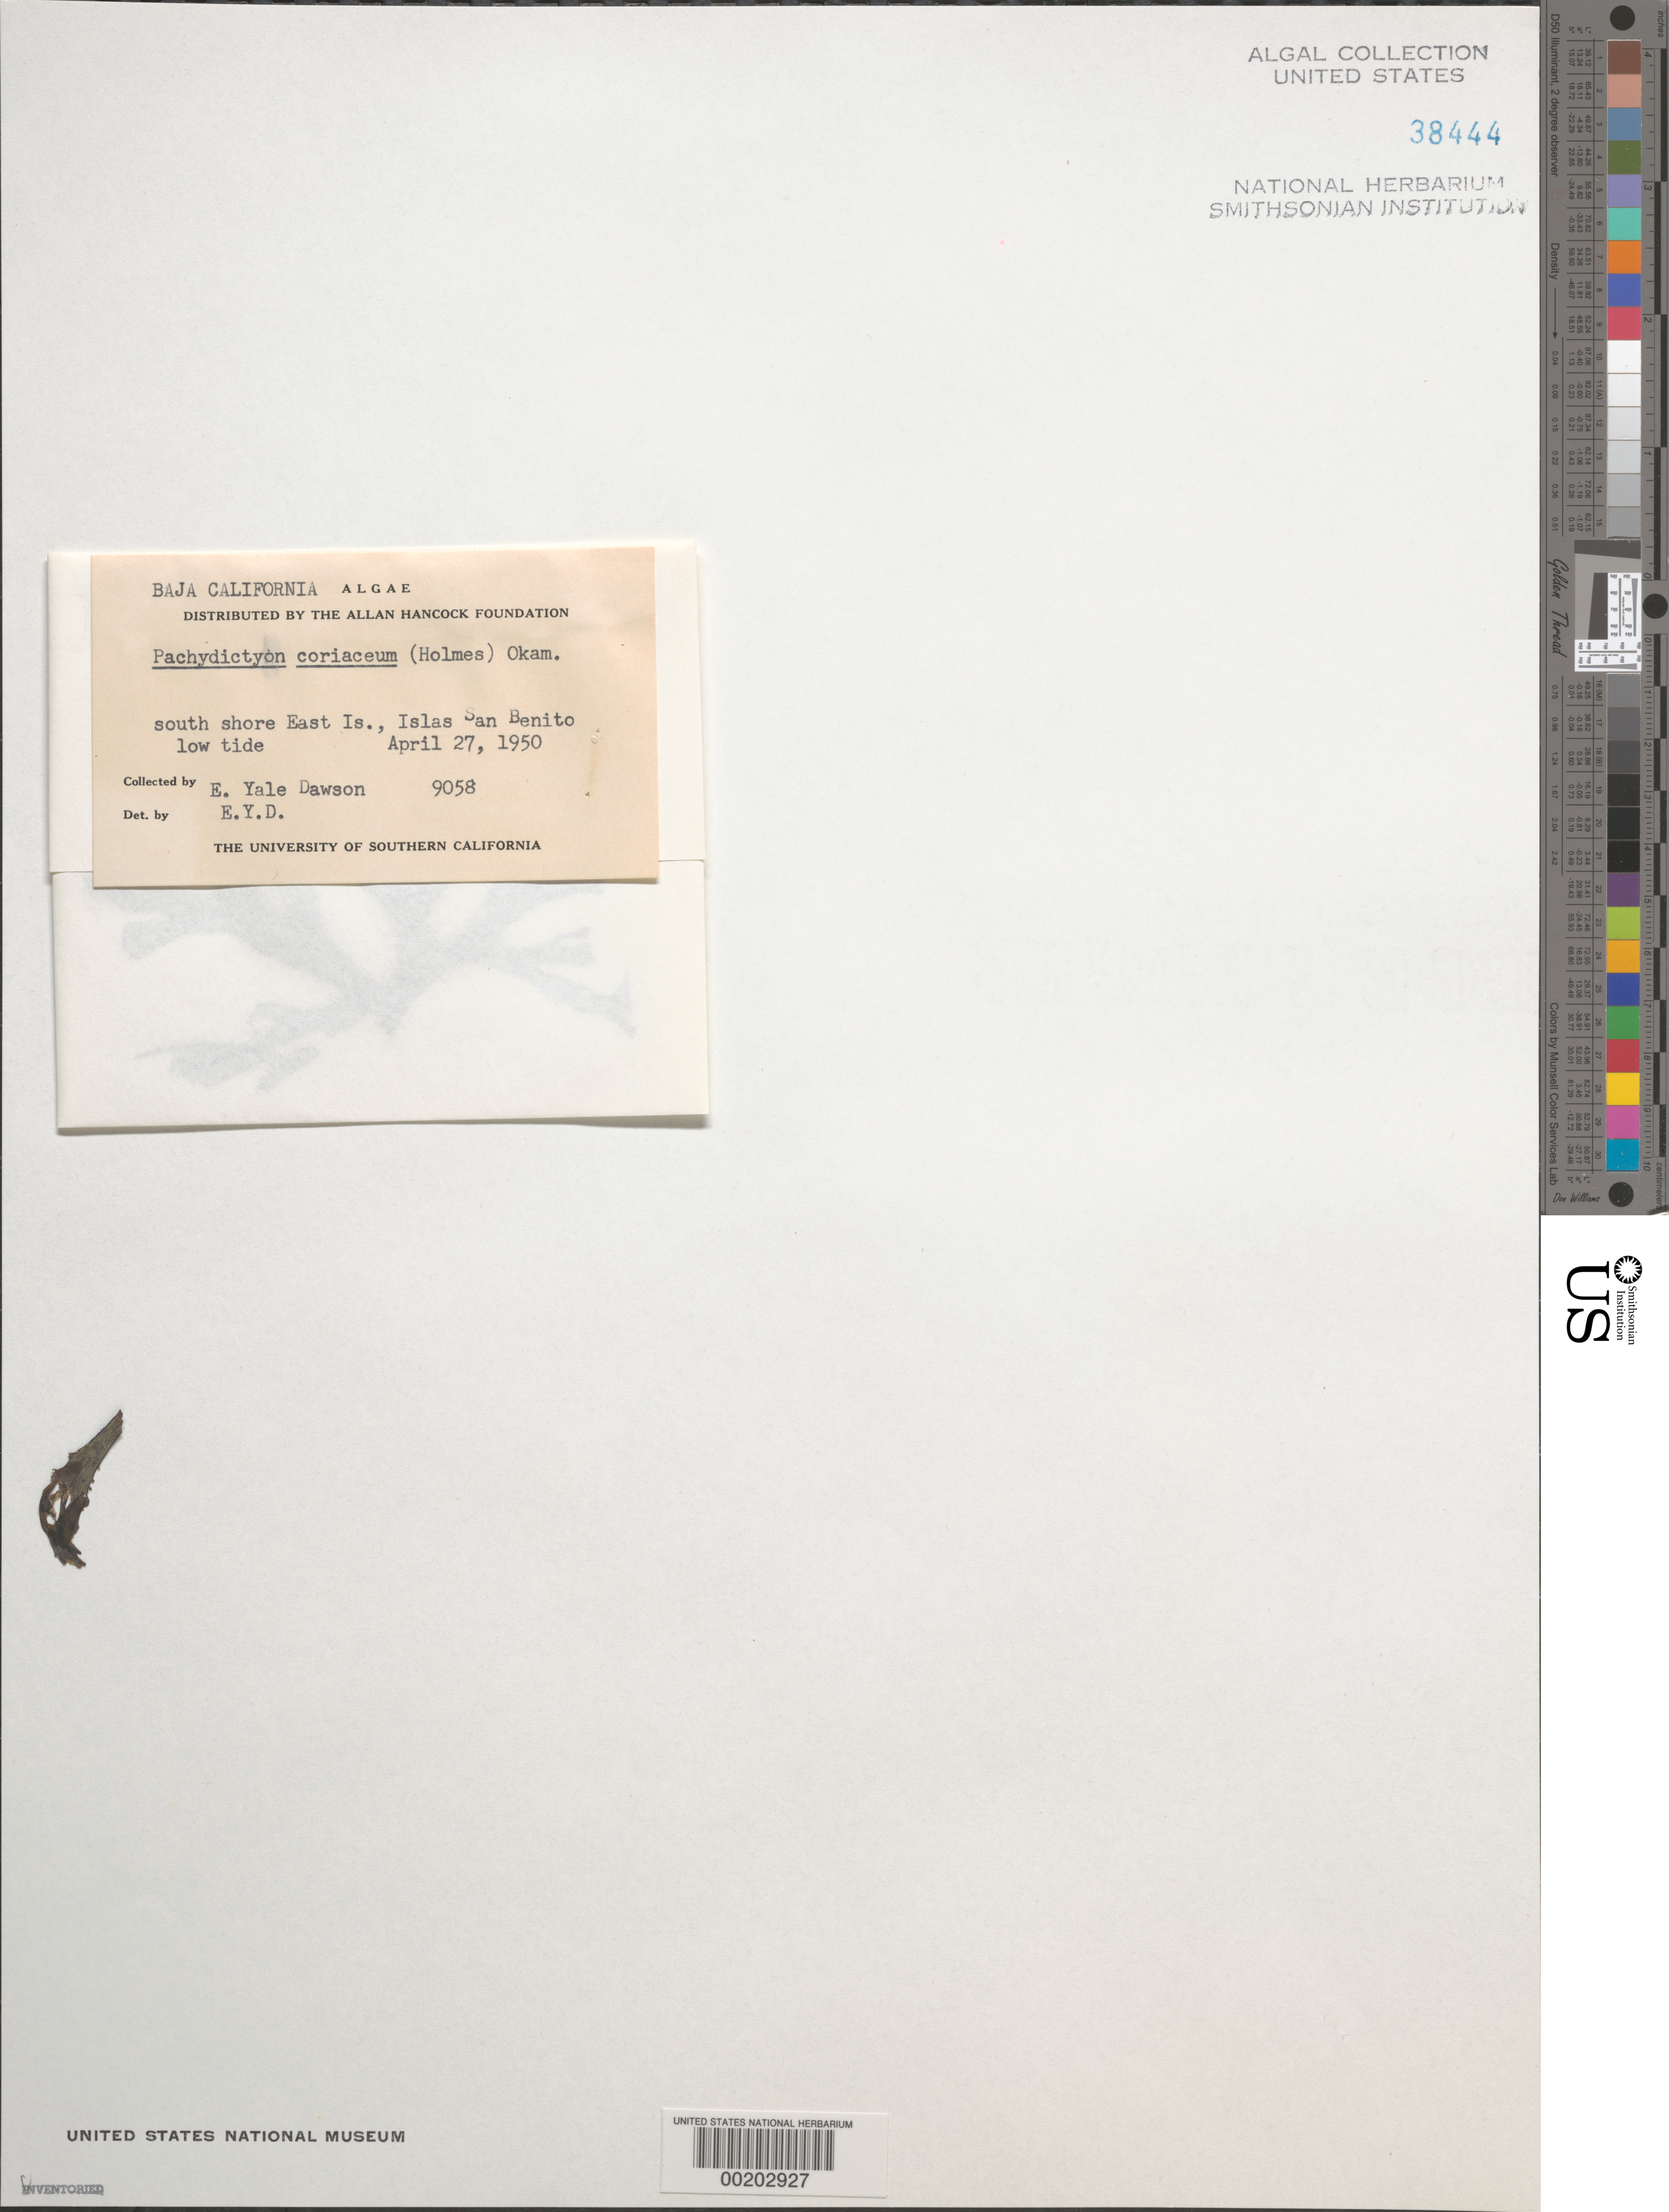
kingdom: Chromista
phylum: Ochrophyta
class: Phaeophyceae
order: Dictyotales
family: Dictyotaceae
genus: Pachydictyon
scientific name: Pachydictyon coriaceum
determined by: Dawson, E. Y.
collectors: E. Y. Dawson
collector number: EYD 9058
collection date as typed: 27 Apr 1950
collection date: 1950-04-27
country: Mexico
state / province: Baja California Norte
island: East Island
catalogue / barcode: US 38444